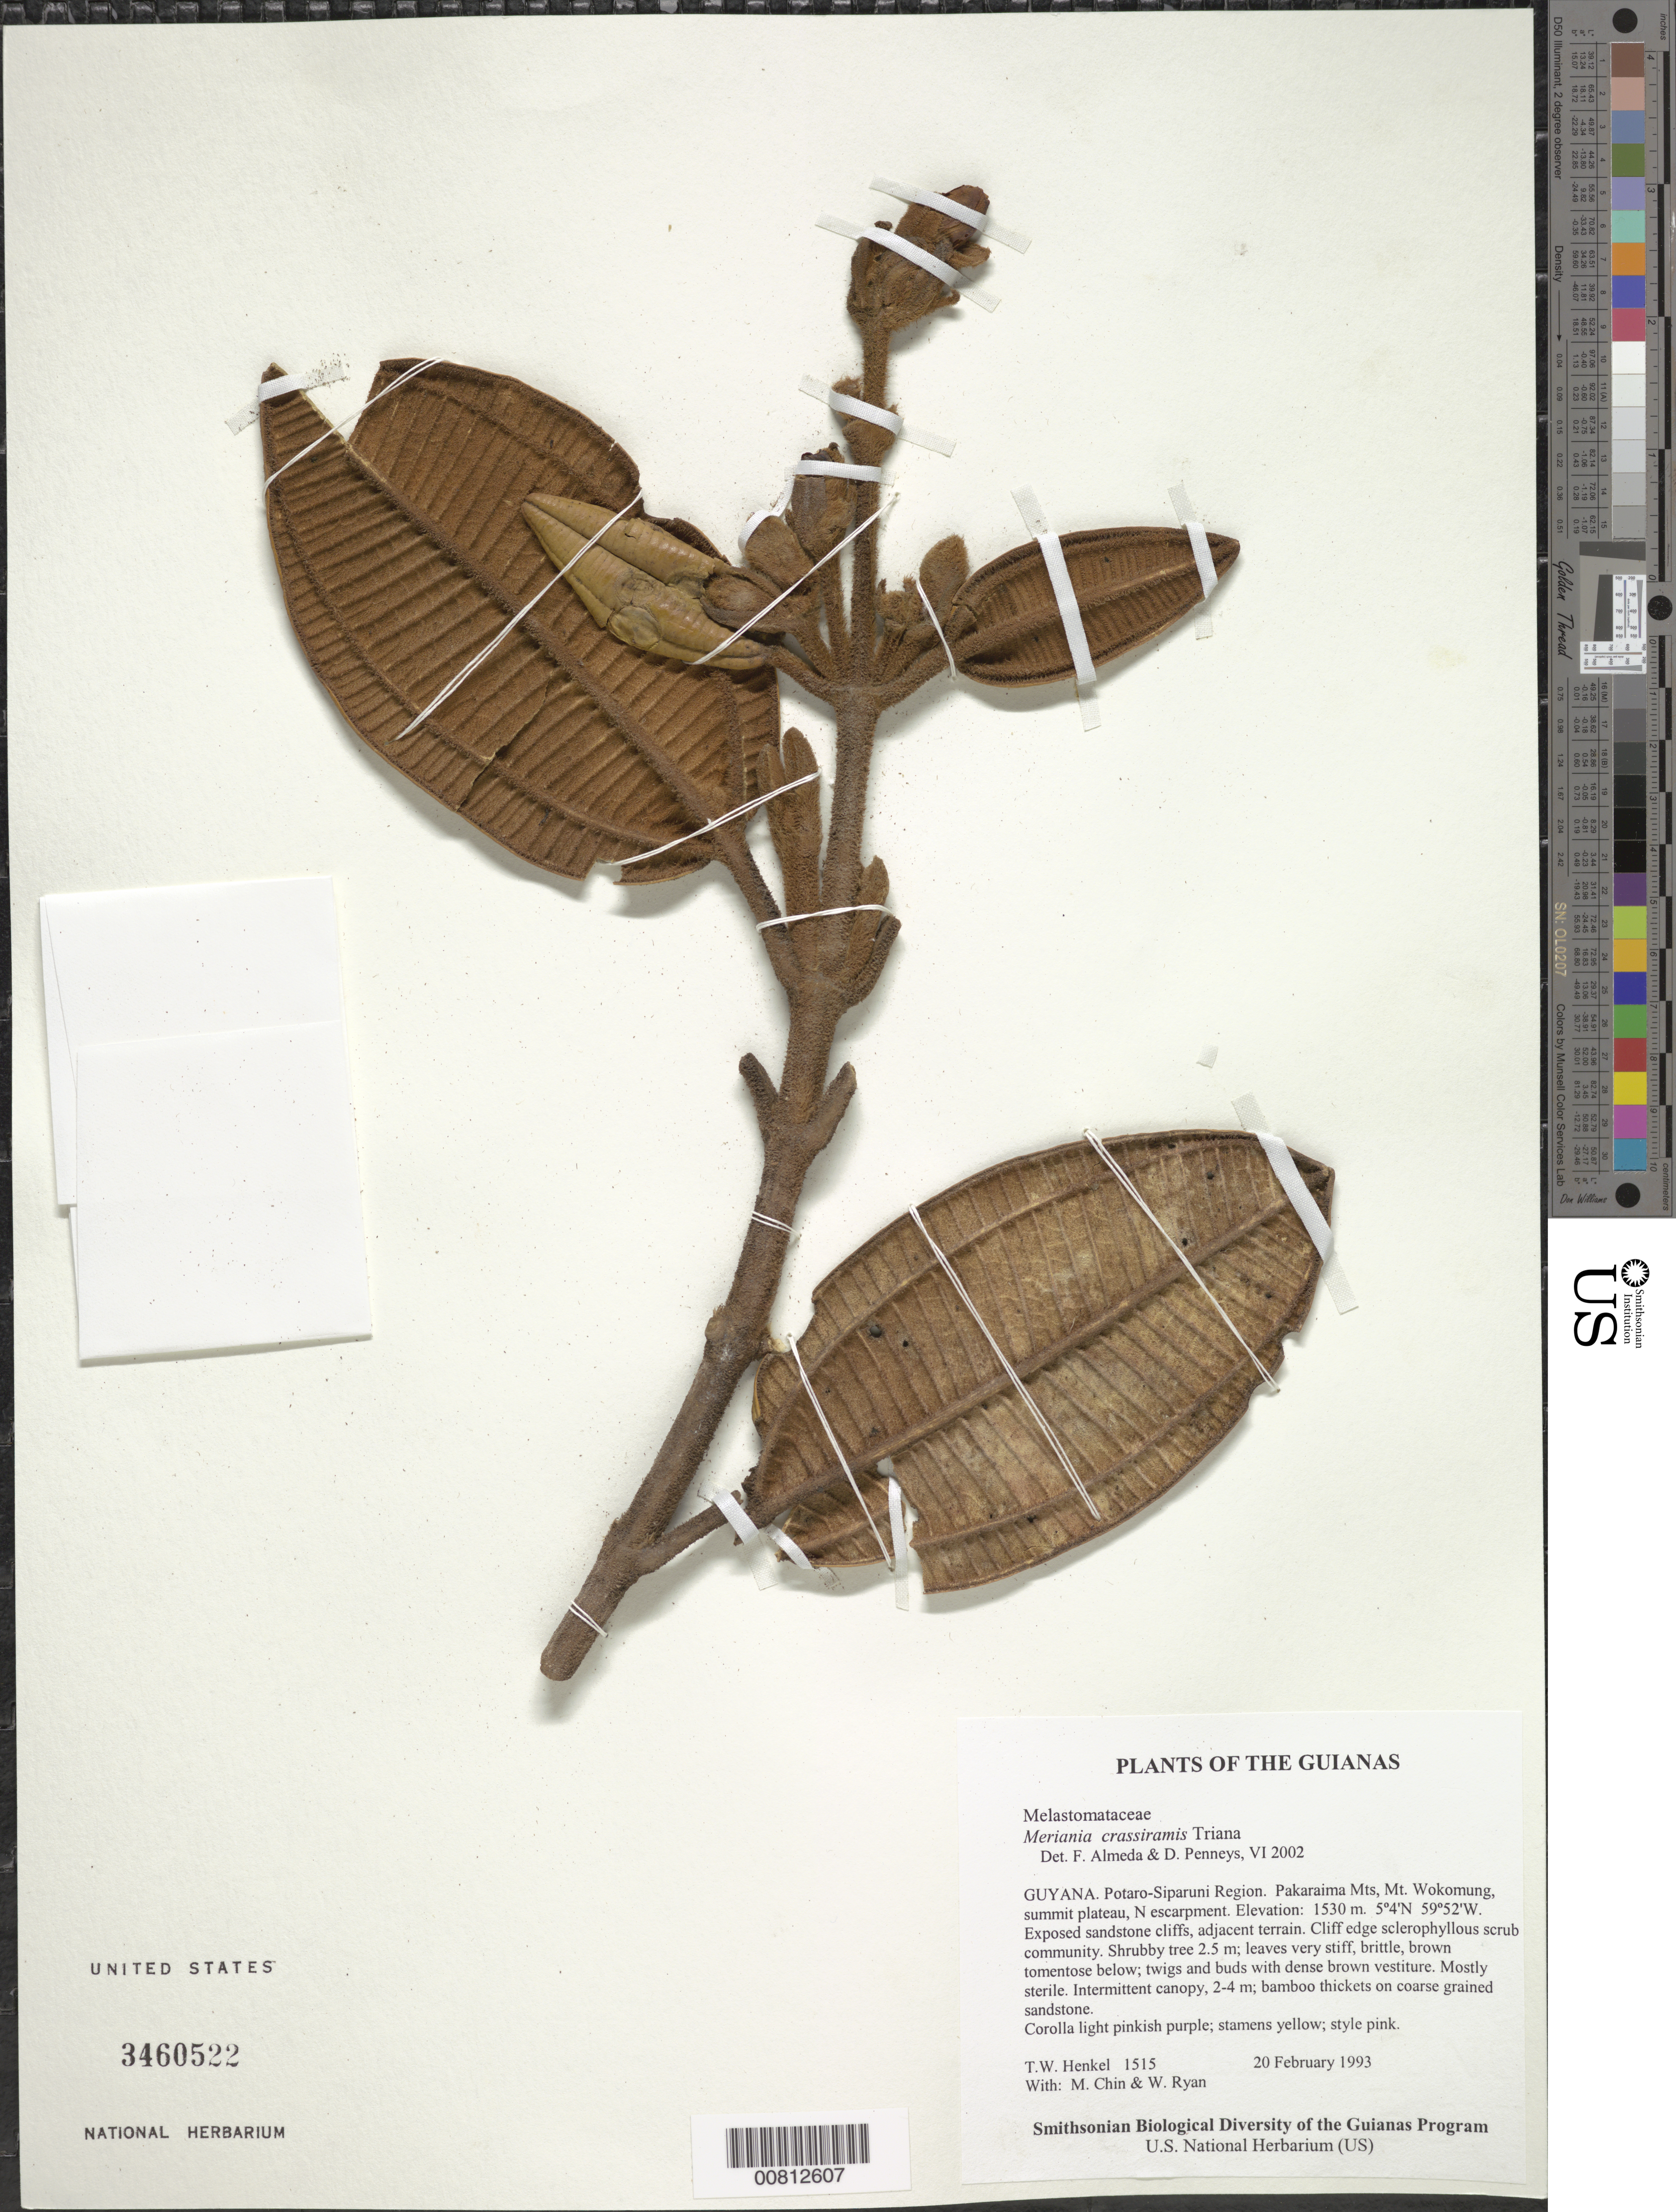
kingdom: Plantae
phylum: Tracheophyta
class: Magnoliopsida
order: Myrtales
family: Melastomataceae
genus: Meriania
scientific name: Meriania crassiramis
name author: (Naudin) Wurdack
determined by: Almeda, F.; Penneys, D. S.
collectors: T. Henkel, M. Chin & W. Ryan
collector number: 1515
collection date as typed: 20 February 1993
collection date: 1993-02-20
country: Guyana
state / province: Potaro-Siparuni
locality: Pakaraima Mts, Mt. Wokomung, summit plateau, N escarpment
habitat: Exposed sandstone cliffs, adjacent terrain. Cliff edge sclerophyllous scrub community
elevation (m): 1530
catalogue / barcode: US 3460522